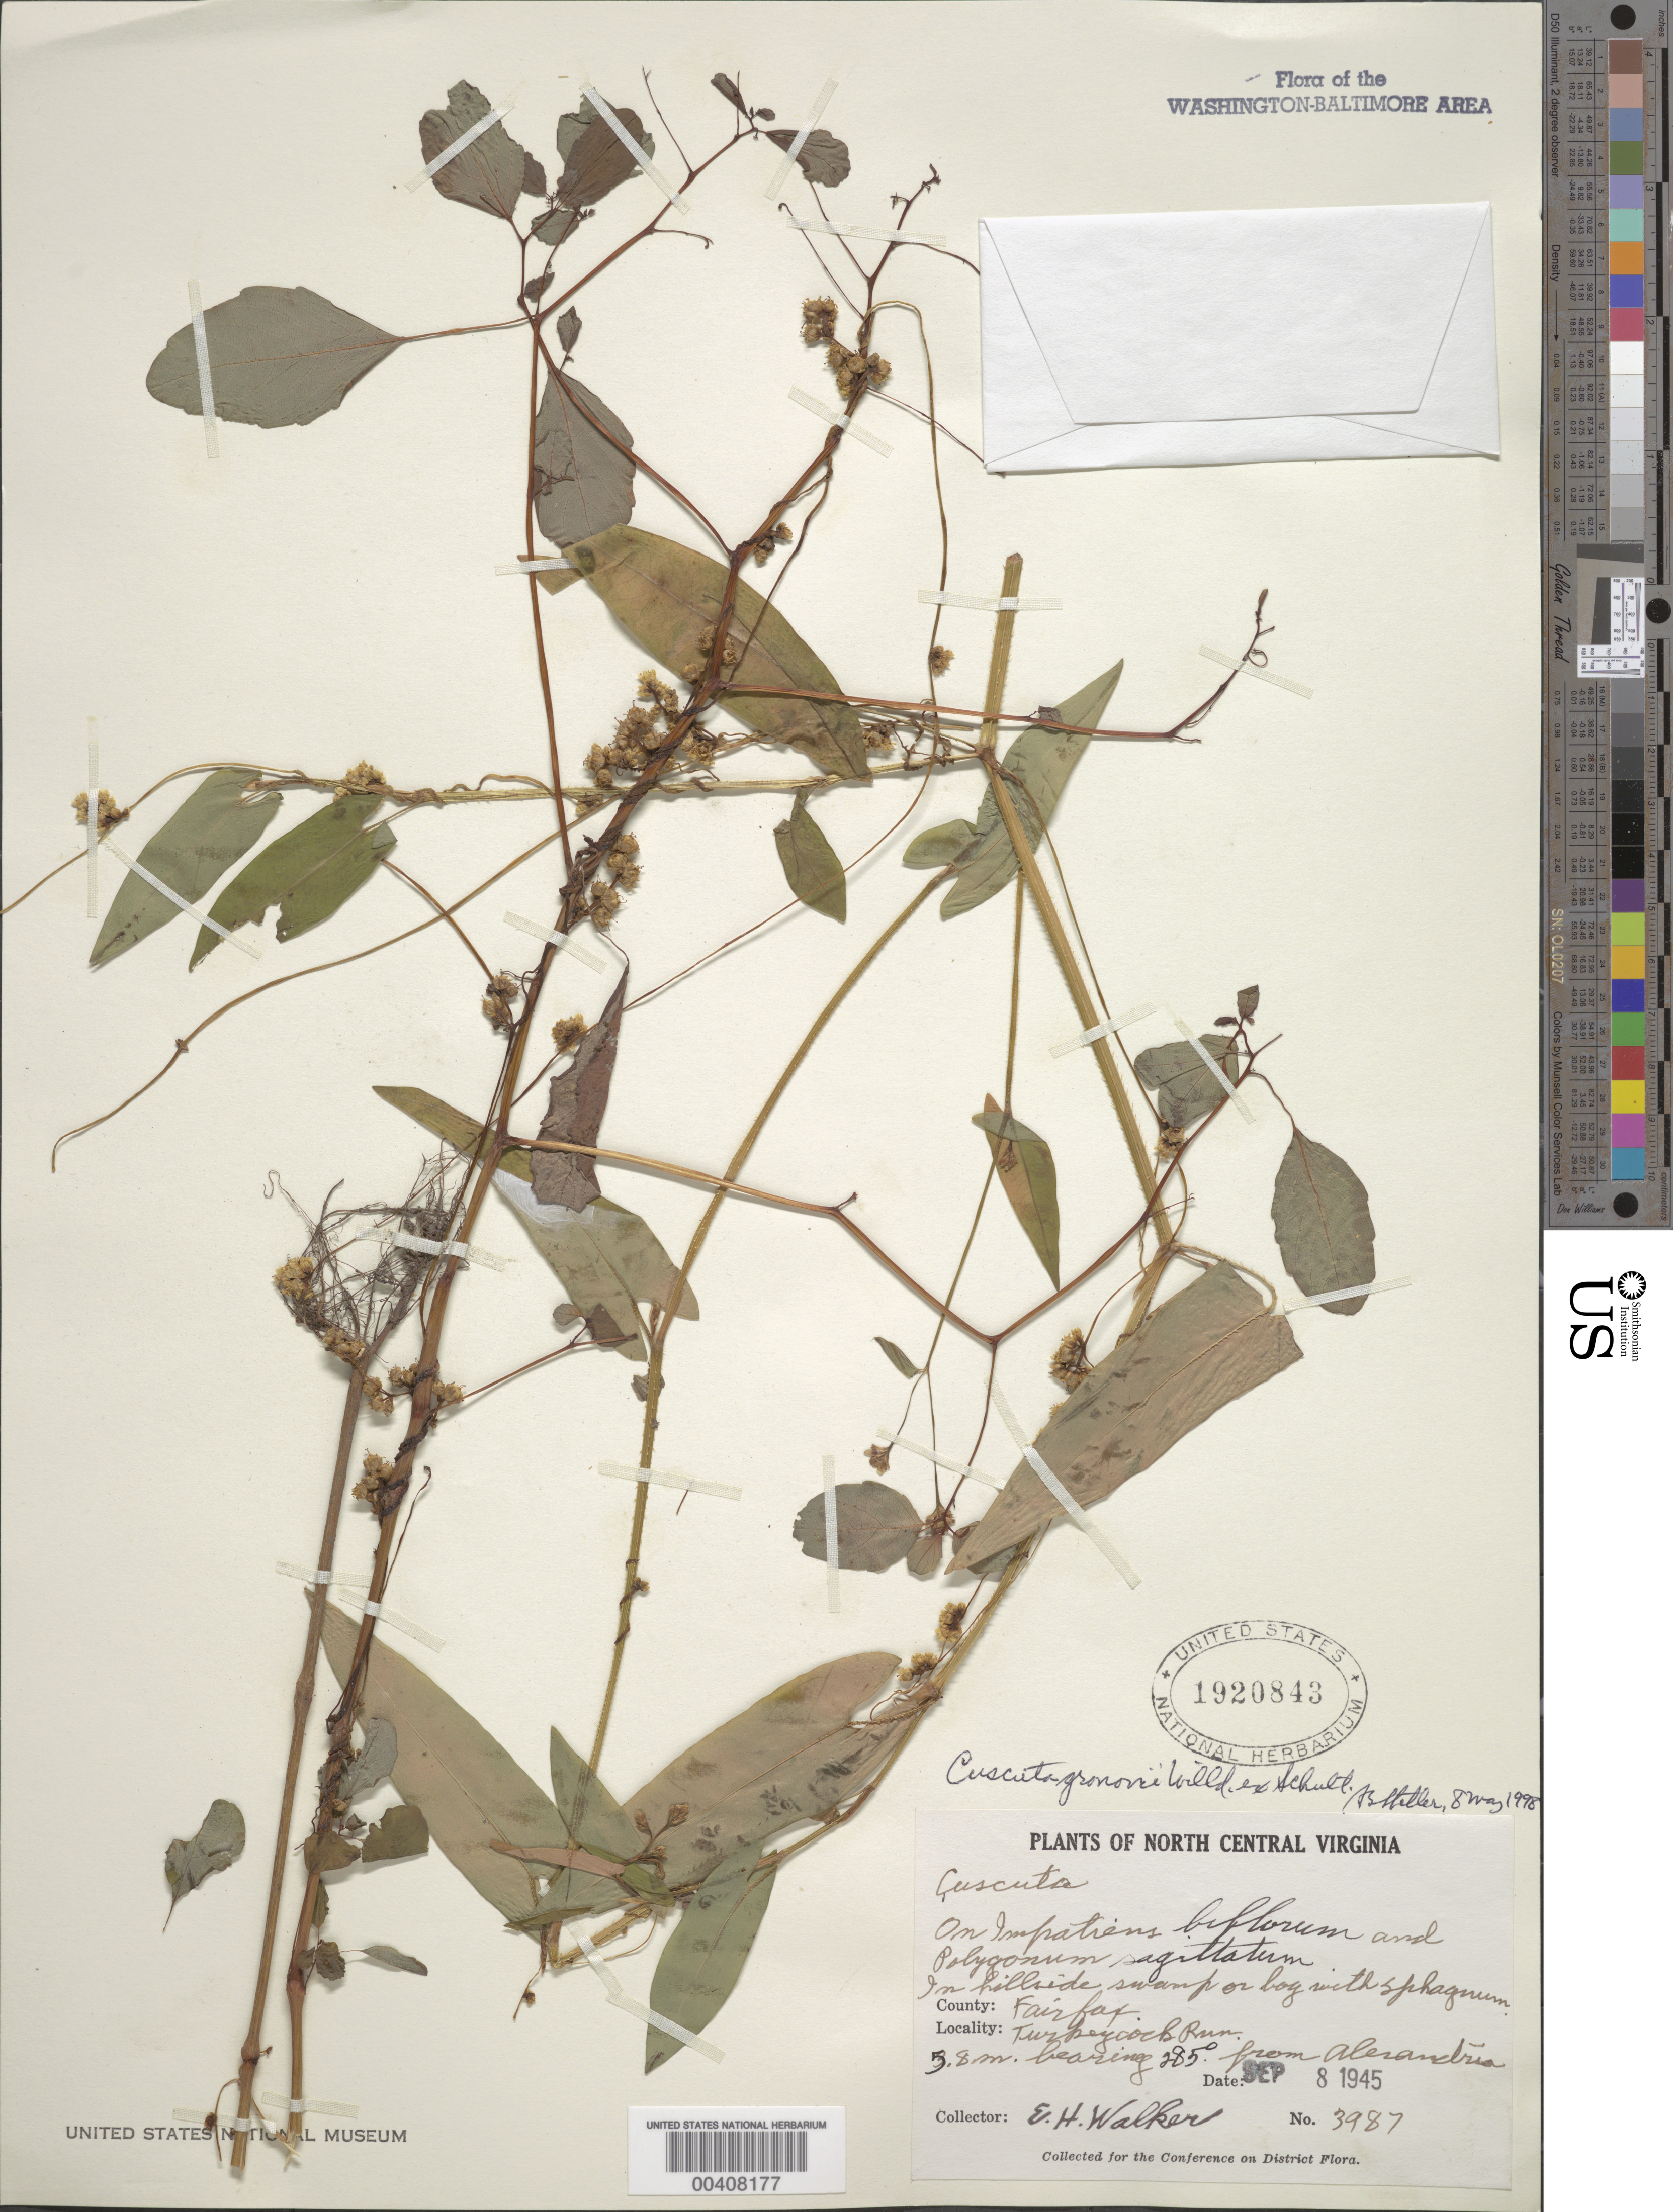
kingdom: Plantae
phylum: Tracheophyta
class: Magnoliopsida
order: Solanales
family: Convolvulaceae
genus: Cuscuta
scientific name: Cuscuta gronovii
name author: Willd. ex Schult.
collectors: E. H. Walker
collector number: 3987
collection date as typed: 08 Sep 1945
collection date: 1945-09-08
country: United States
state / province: Virginia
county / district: Fairfax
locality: Turkeycock Run, 5.8 M. Bearing 285 Degrees from Alexandria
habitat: Hilldife swamp or bog with sphagnum, on impatiens biflorum(ct'd)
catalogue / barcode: US 1920843